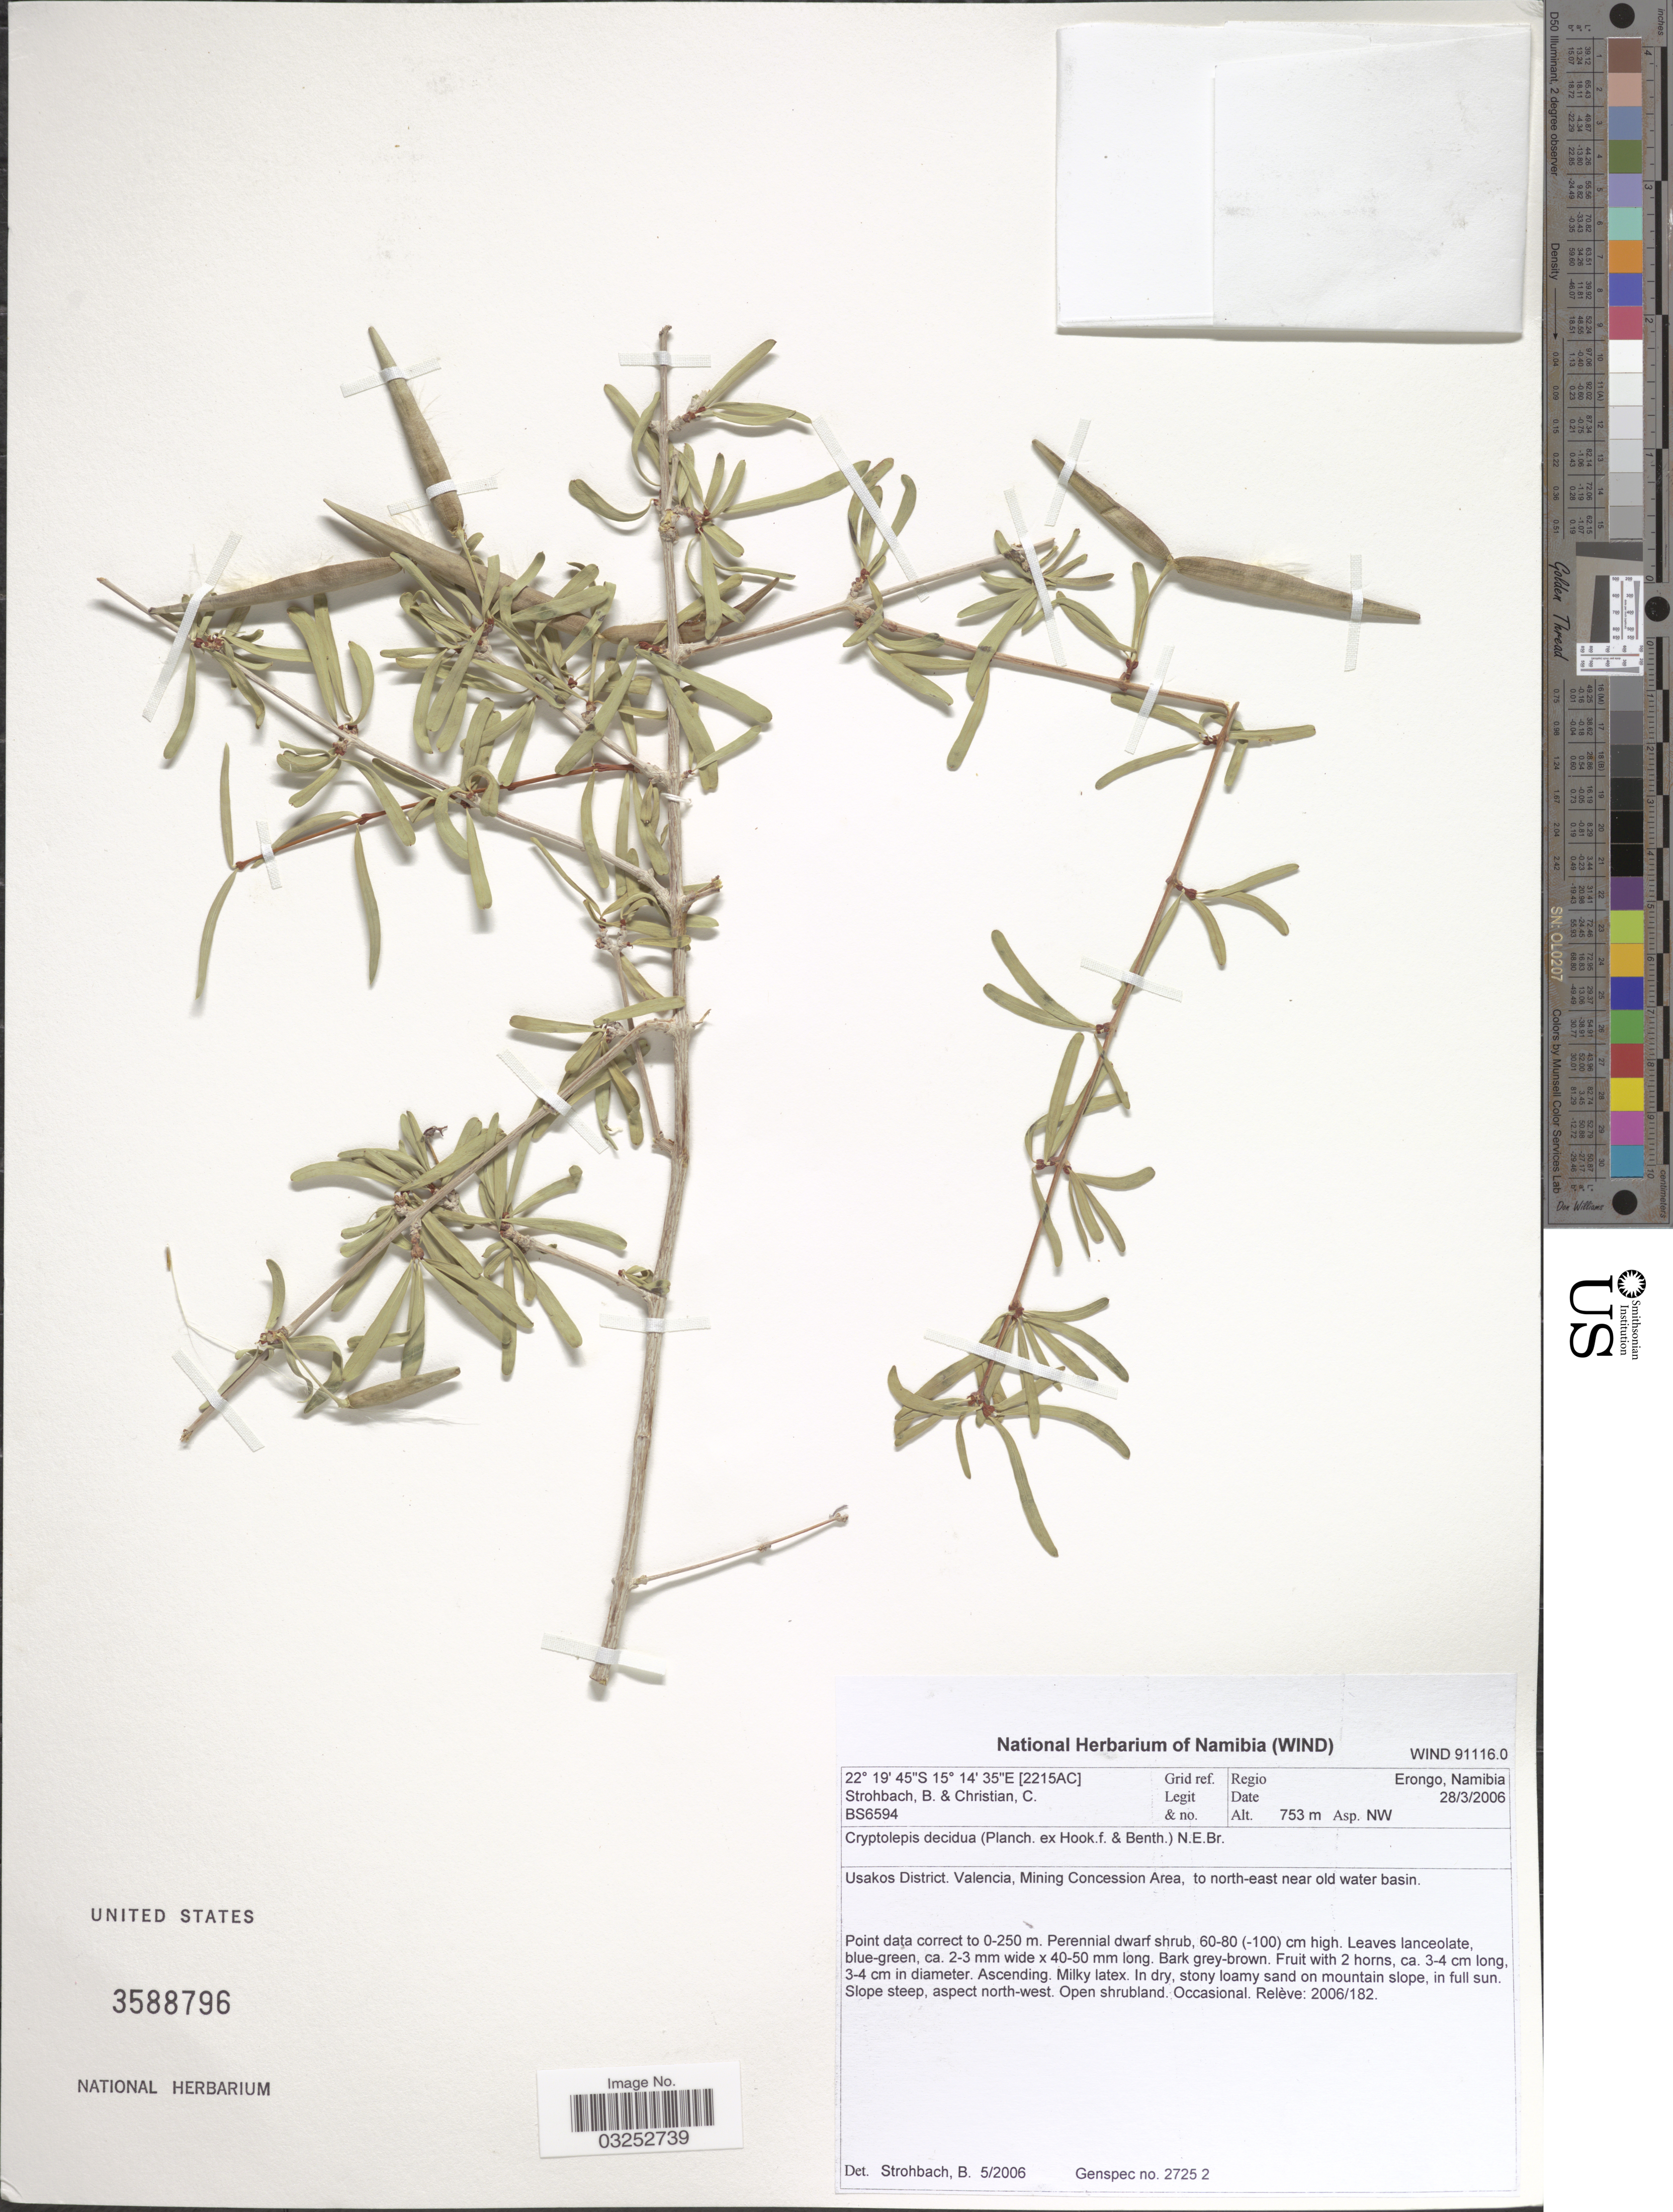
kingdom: Plantae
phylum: Tracheophyta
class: Magnoliopsida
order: Gentianales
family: Apocynaceae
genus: Cryptolepis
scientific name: Cryptolepis decidua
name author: (Planch. ex Benth.) N.E. Br.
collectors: B. Strohbach & C. Christian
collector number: BS6594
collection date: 2006-03-28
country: Namibia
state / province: Erongo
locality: Regio Erongo, Namibia, Grid ref. [2215AC], Usakos District, Valencia, Mining Concession Area, to north-east near old water basin.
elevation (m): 753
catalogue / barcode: US 3588796